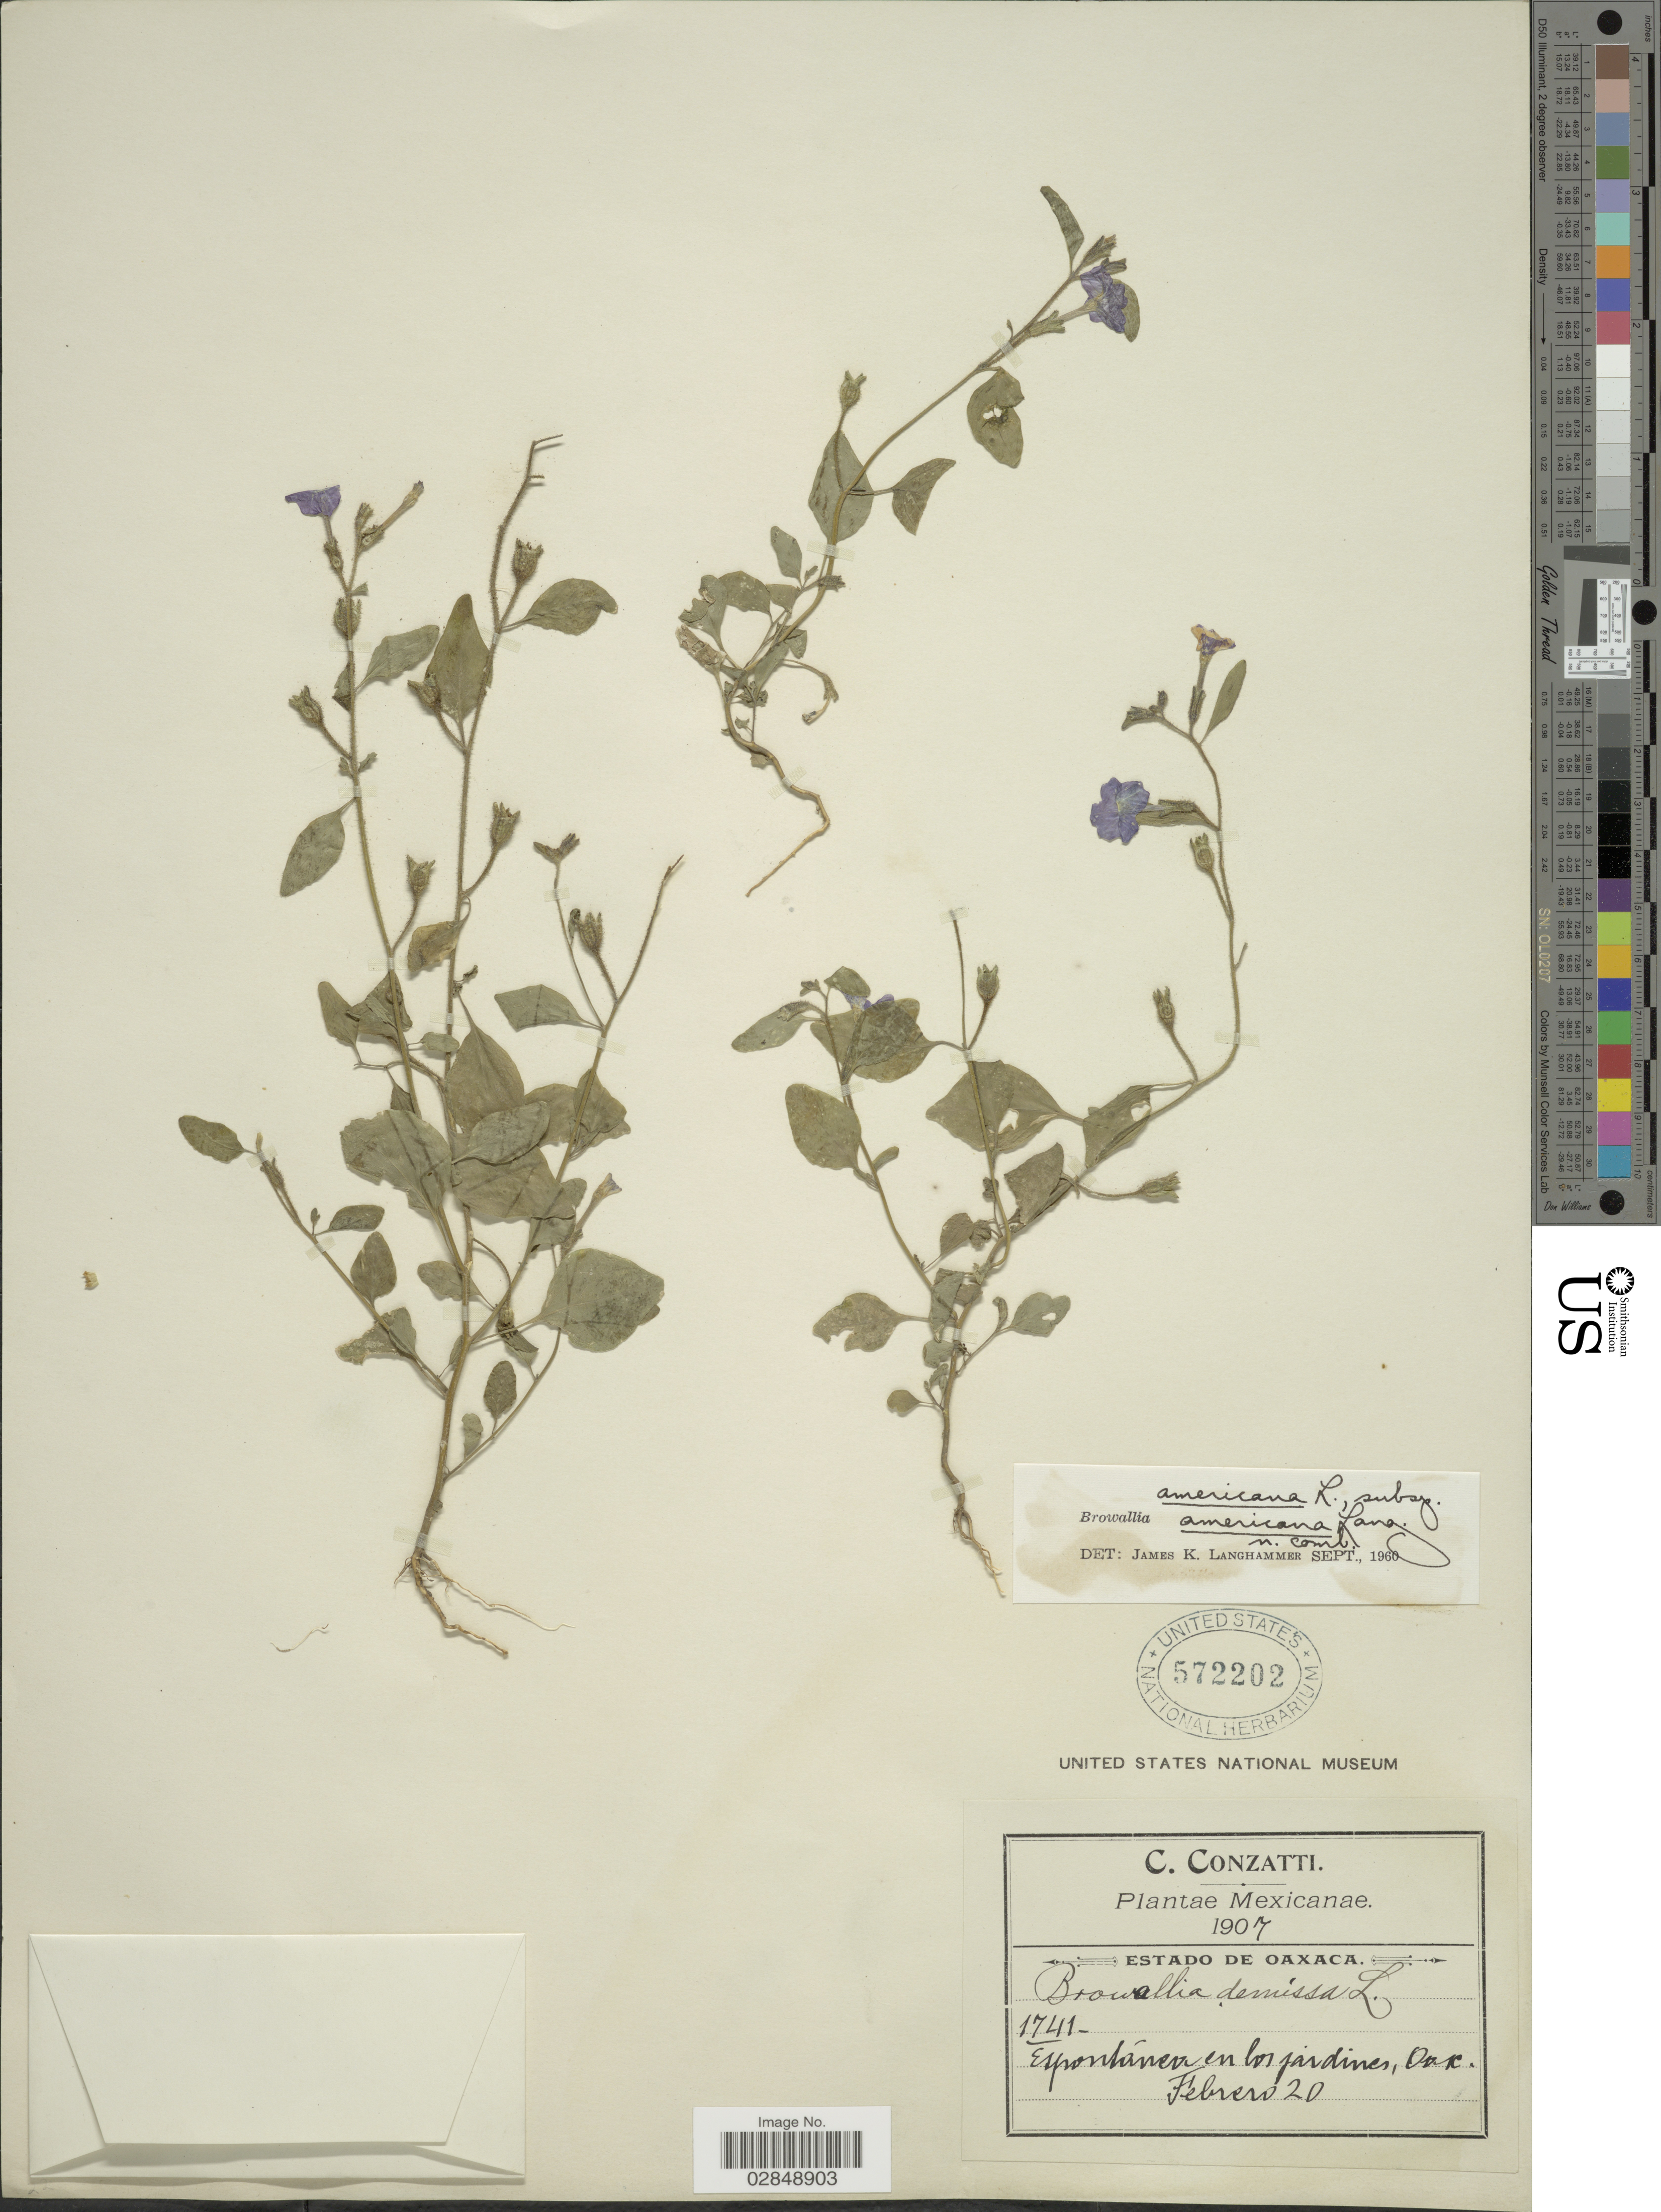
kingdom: Plantae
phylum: Tracheophyta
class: Magnoliopsida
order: Solanales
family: Solanaceae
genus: Browallia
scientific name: Browallia americana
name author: L.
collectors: C. Conzatti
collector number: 1741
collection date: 1907-02-20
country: Mexico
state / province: Oaxaca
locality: Espontánea en los jardines.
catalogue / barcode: US 572202